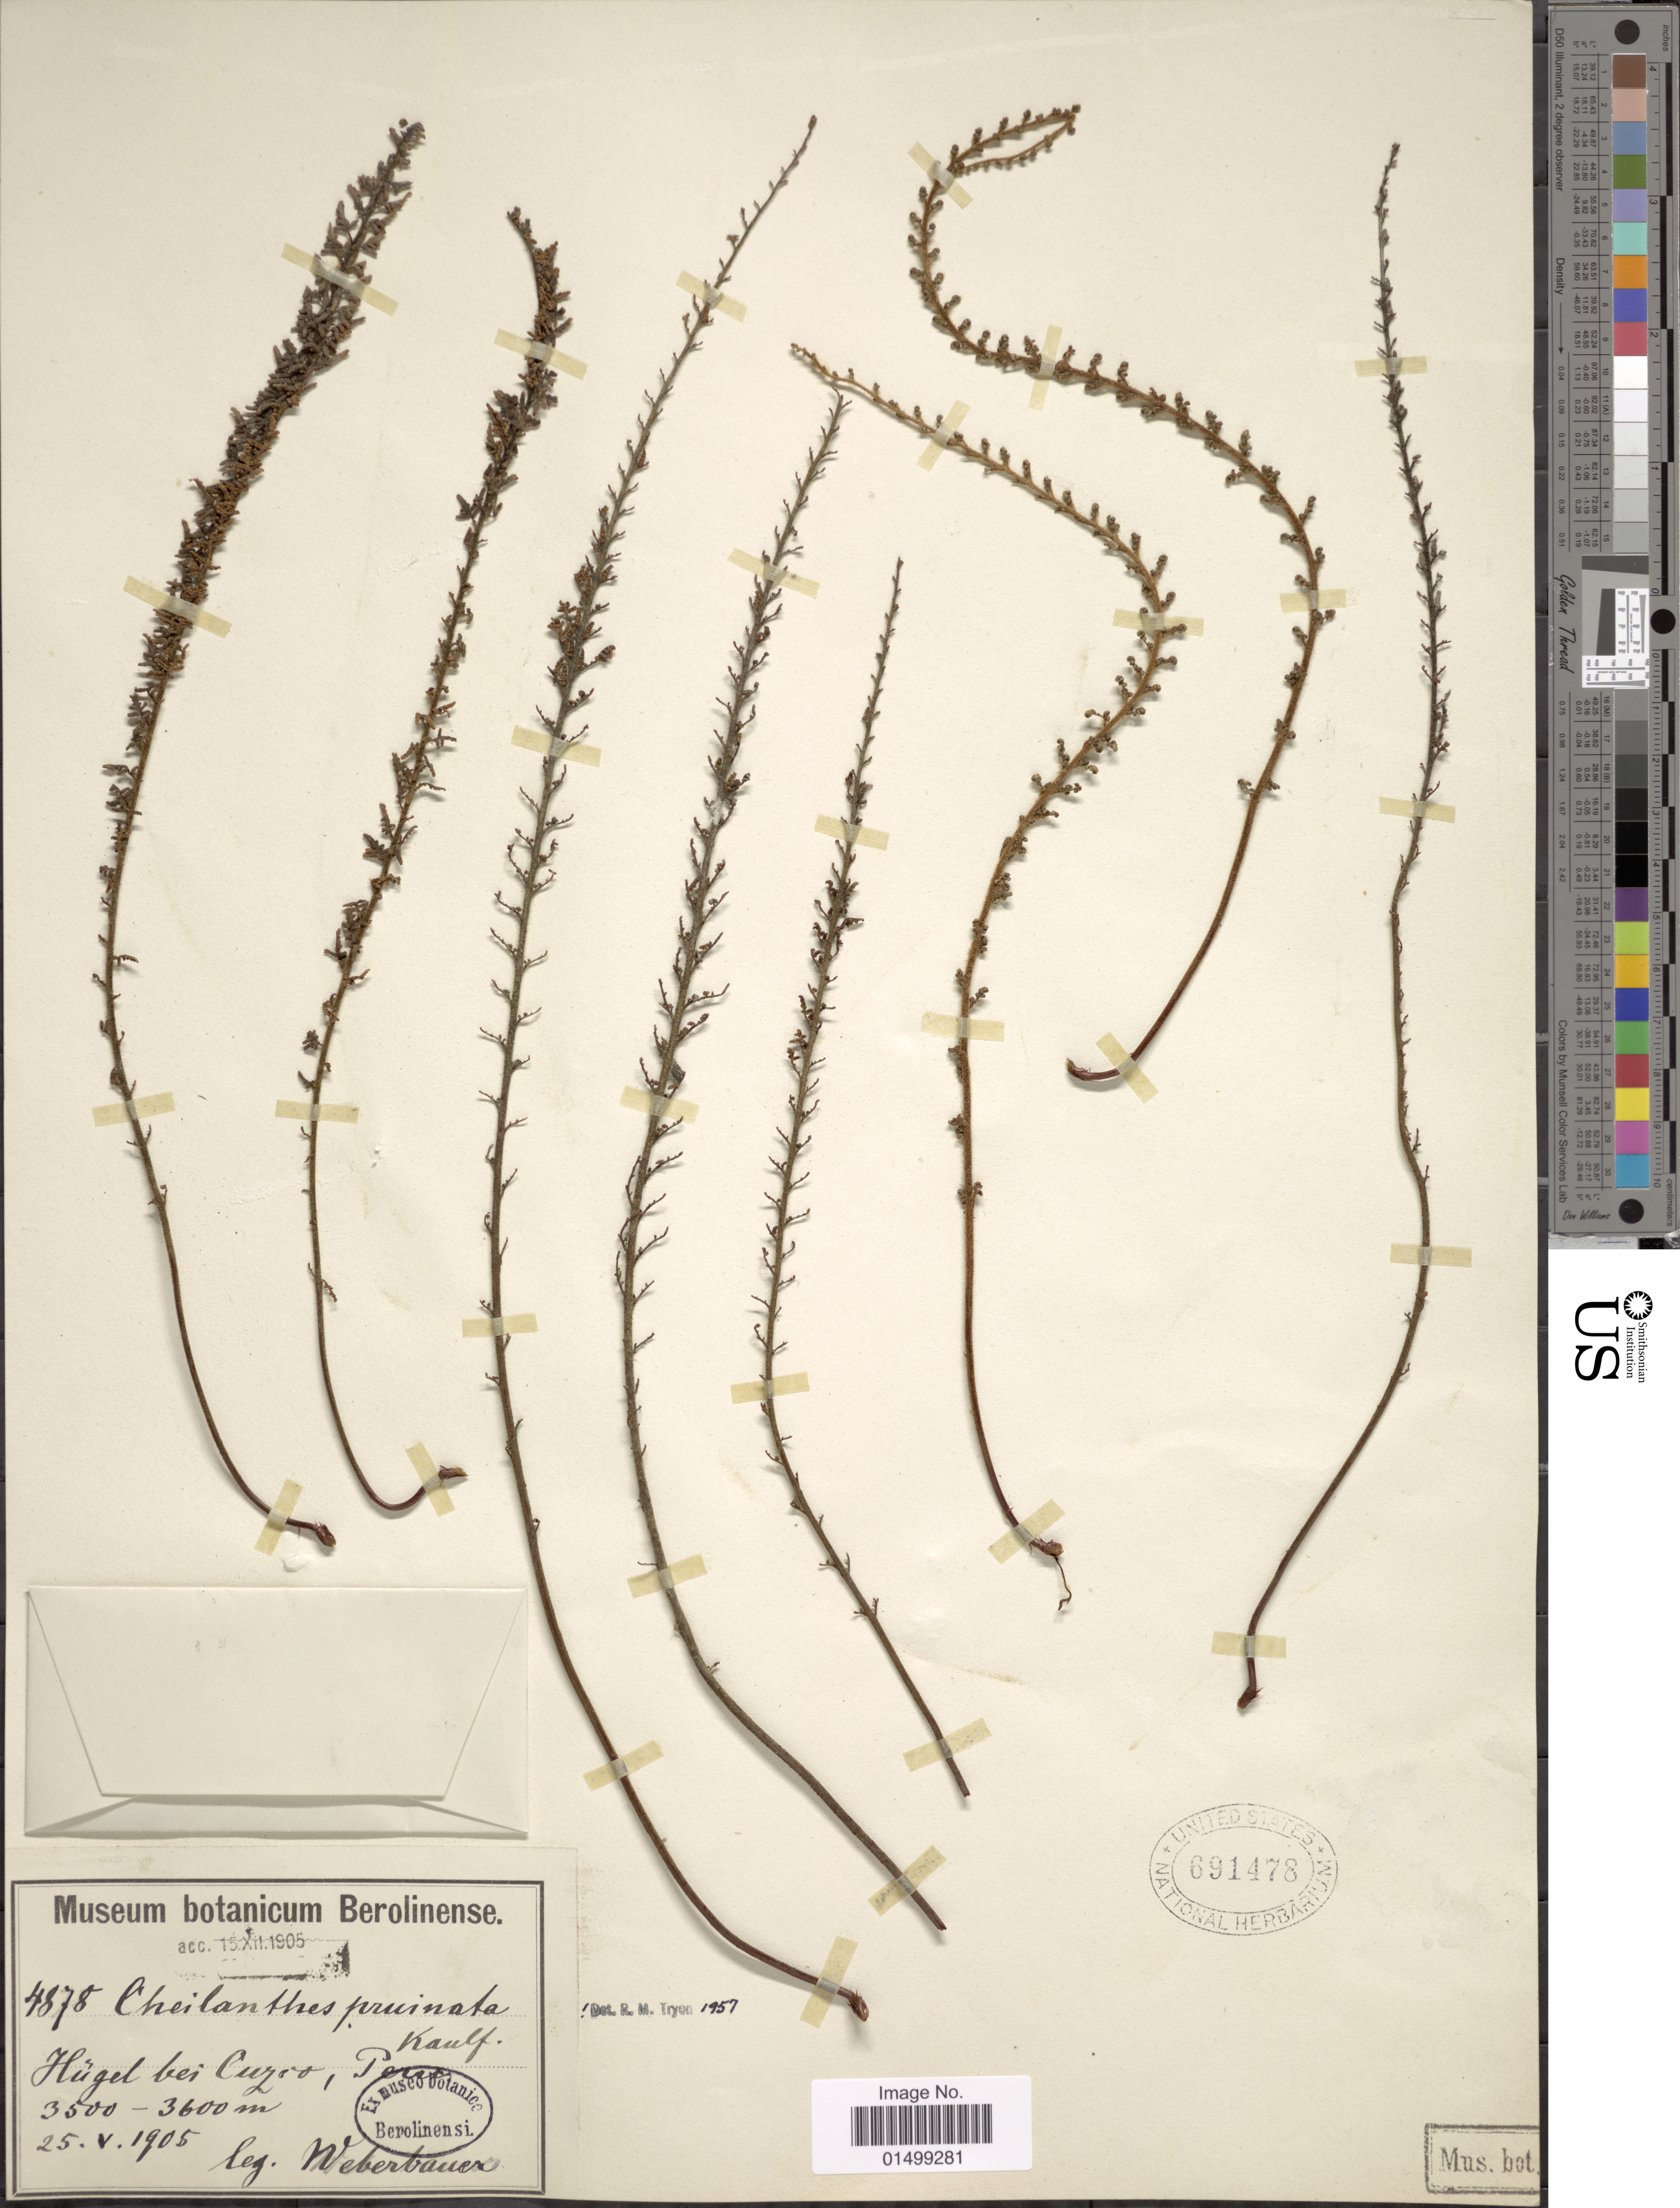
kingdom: Plantae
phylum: Tracheophyta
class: Polypodiopsida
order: Polypodiales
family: Pteridaceae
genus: Cheilanthes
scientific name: Cheilanthes pruinata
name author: Kaulf.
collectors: Weberbauer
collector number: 4878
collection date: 1905-05-25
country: Peru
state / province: Cusco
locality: Hügel bei Cuzco.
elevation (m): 3500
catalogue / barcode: US 691478